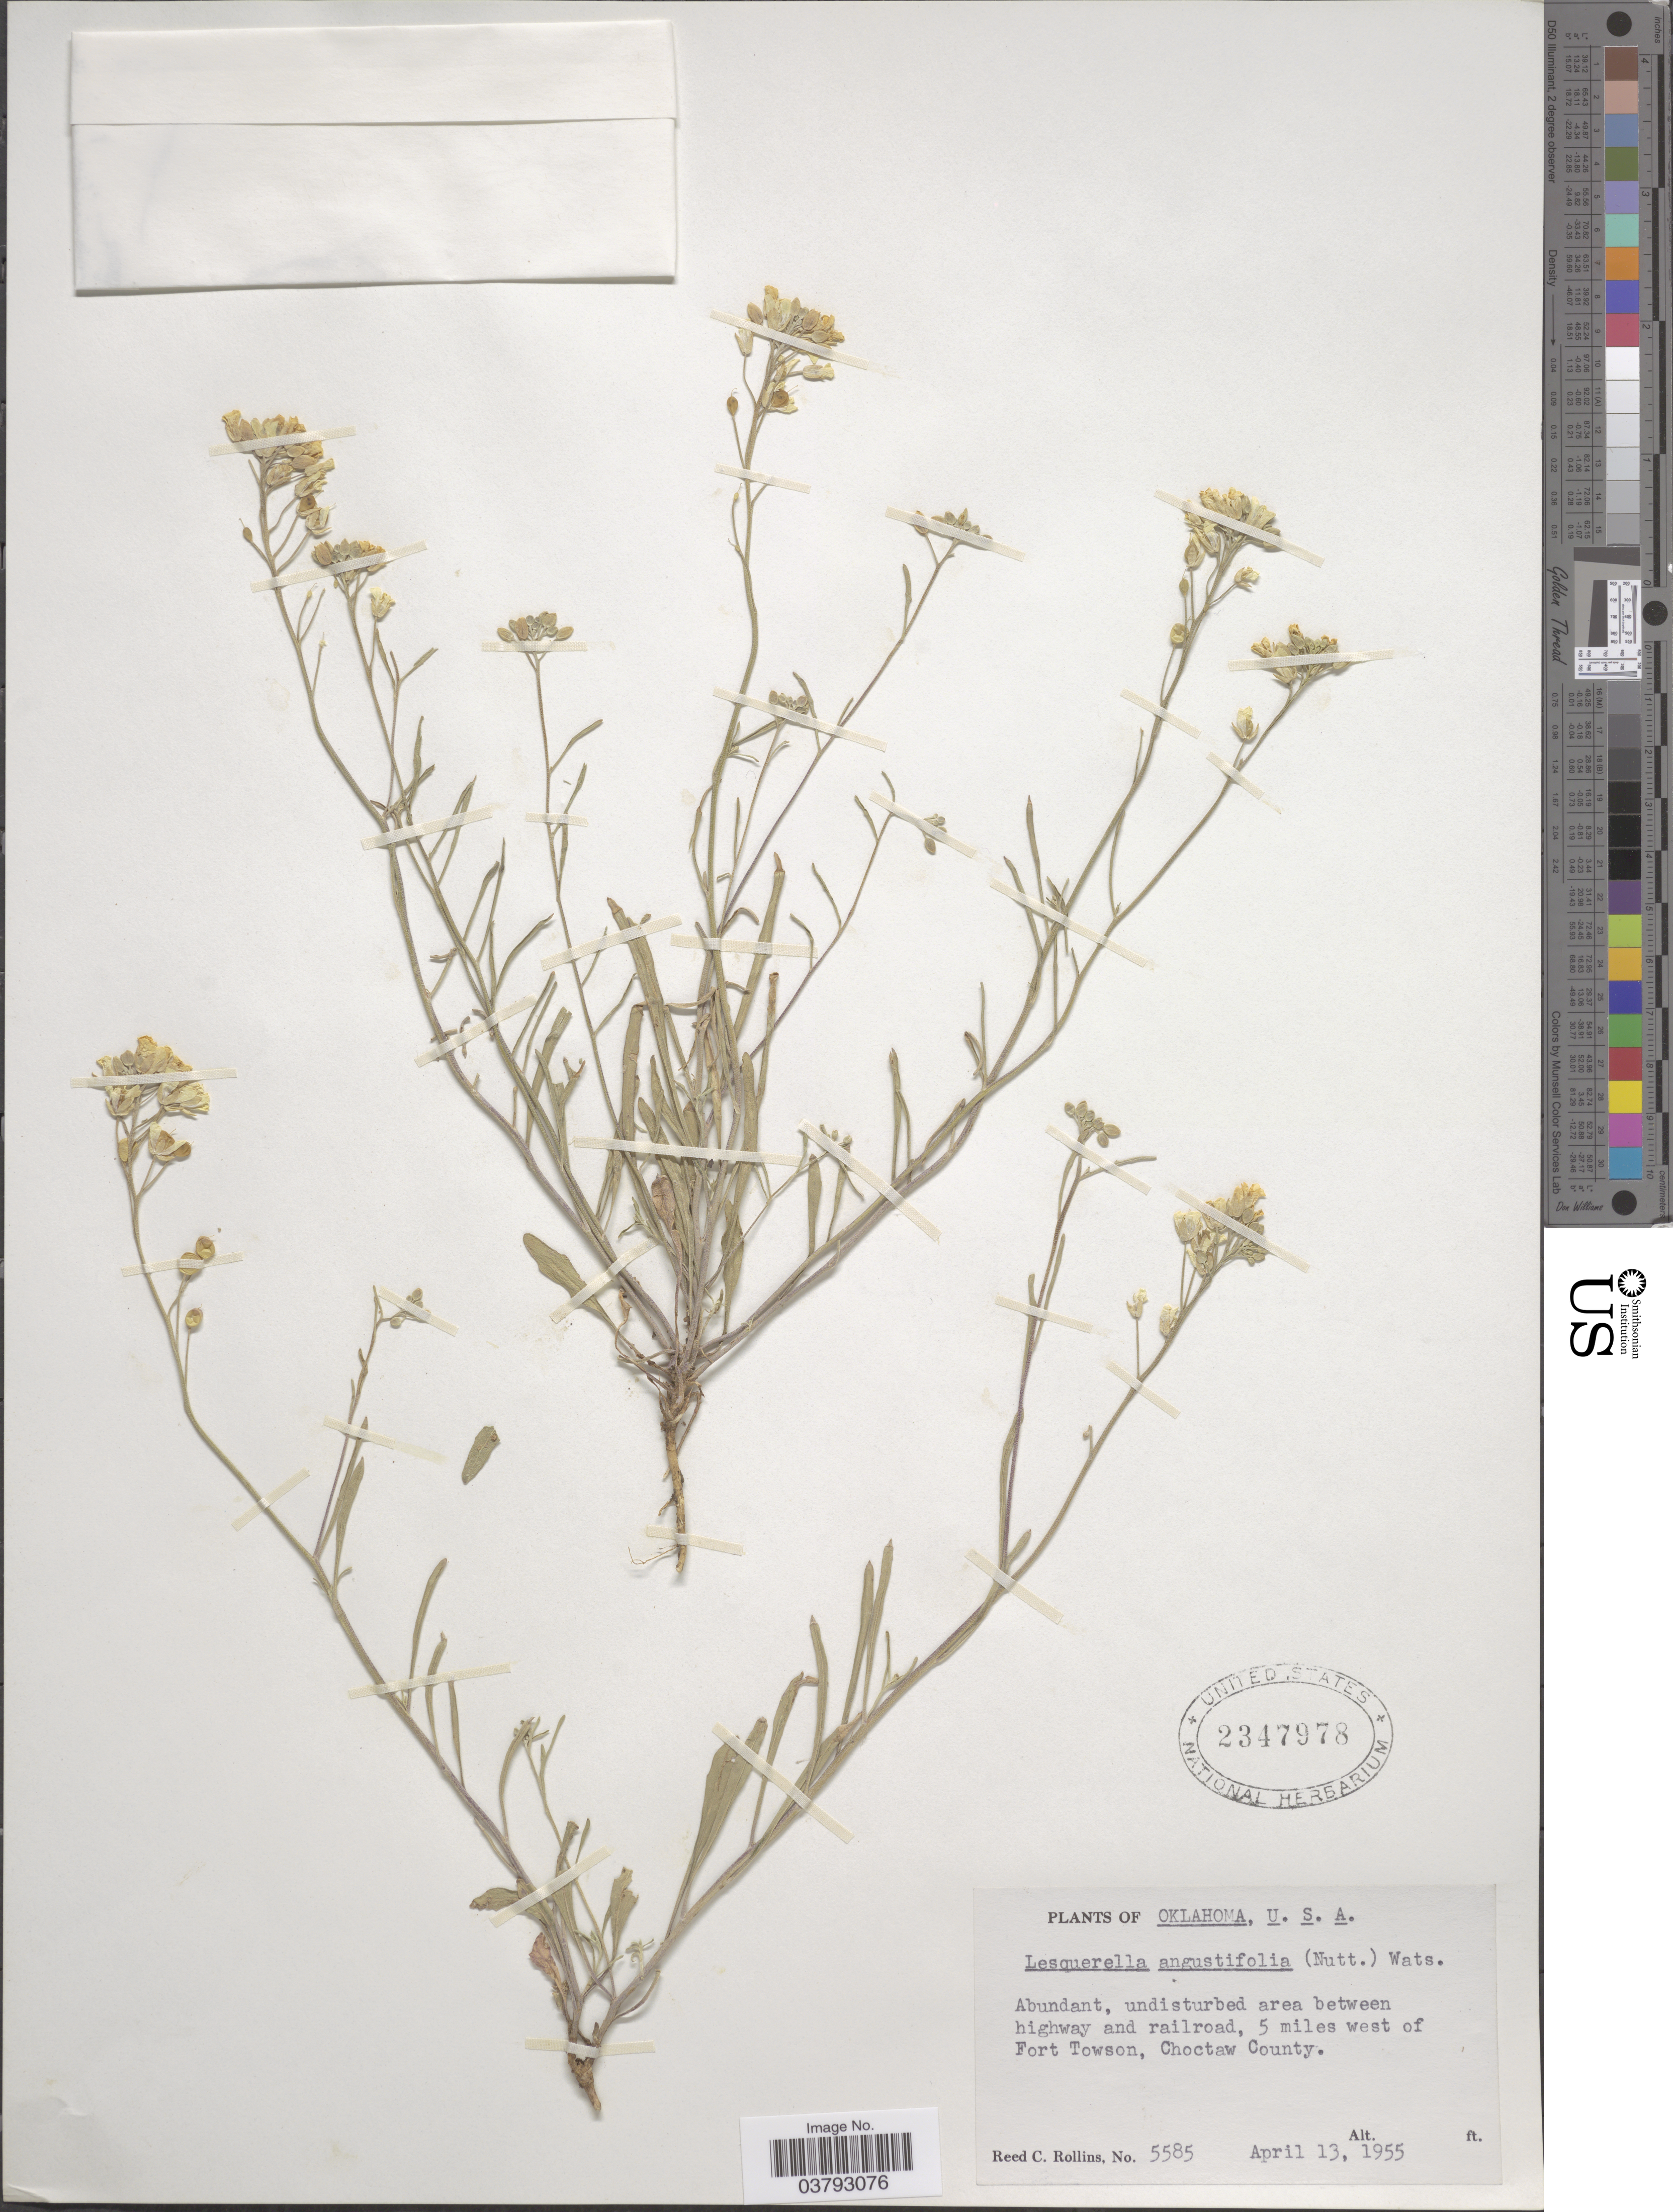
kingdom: Plantae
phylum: Tracheophyta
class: Magnoliopsida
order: Brassicales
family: Brassicaceae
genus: Lesquerella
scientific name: Lesquerella angustifolia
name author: (Nutt. ex Torr. & A. Gray) S. Watson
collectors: R. C. Rollins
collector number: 5585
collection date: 1955-04-13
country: United States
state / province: Oklahoma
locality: Undisturbed area between highway and railroad, 5 miles west of Fort Towson, Choctaw County.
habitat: undisturbed area between highway and railroad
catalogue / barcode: US 2347978